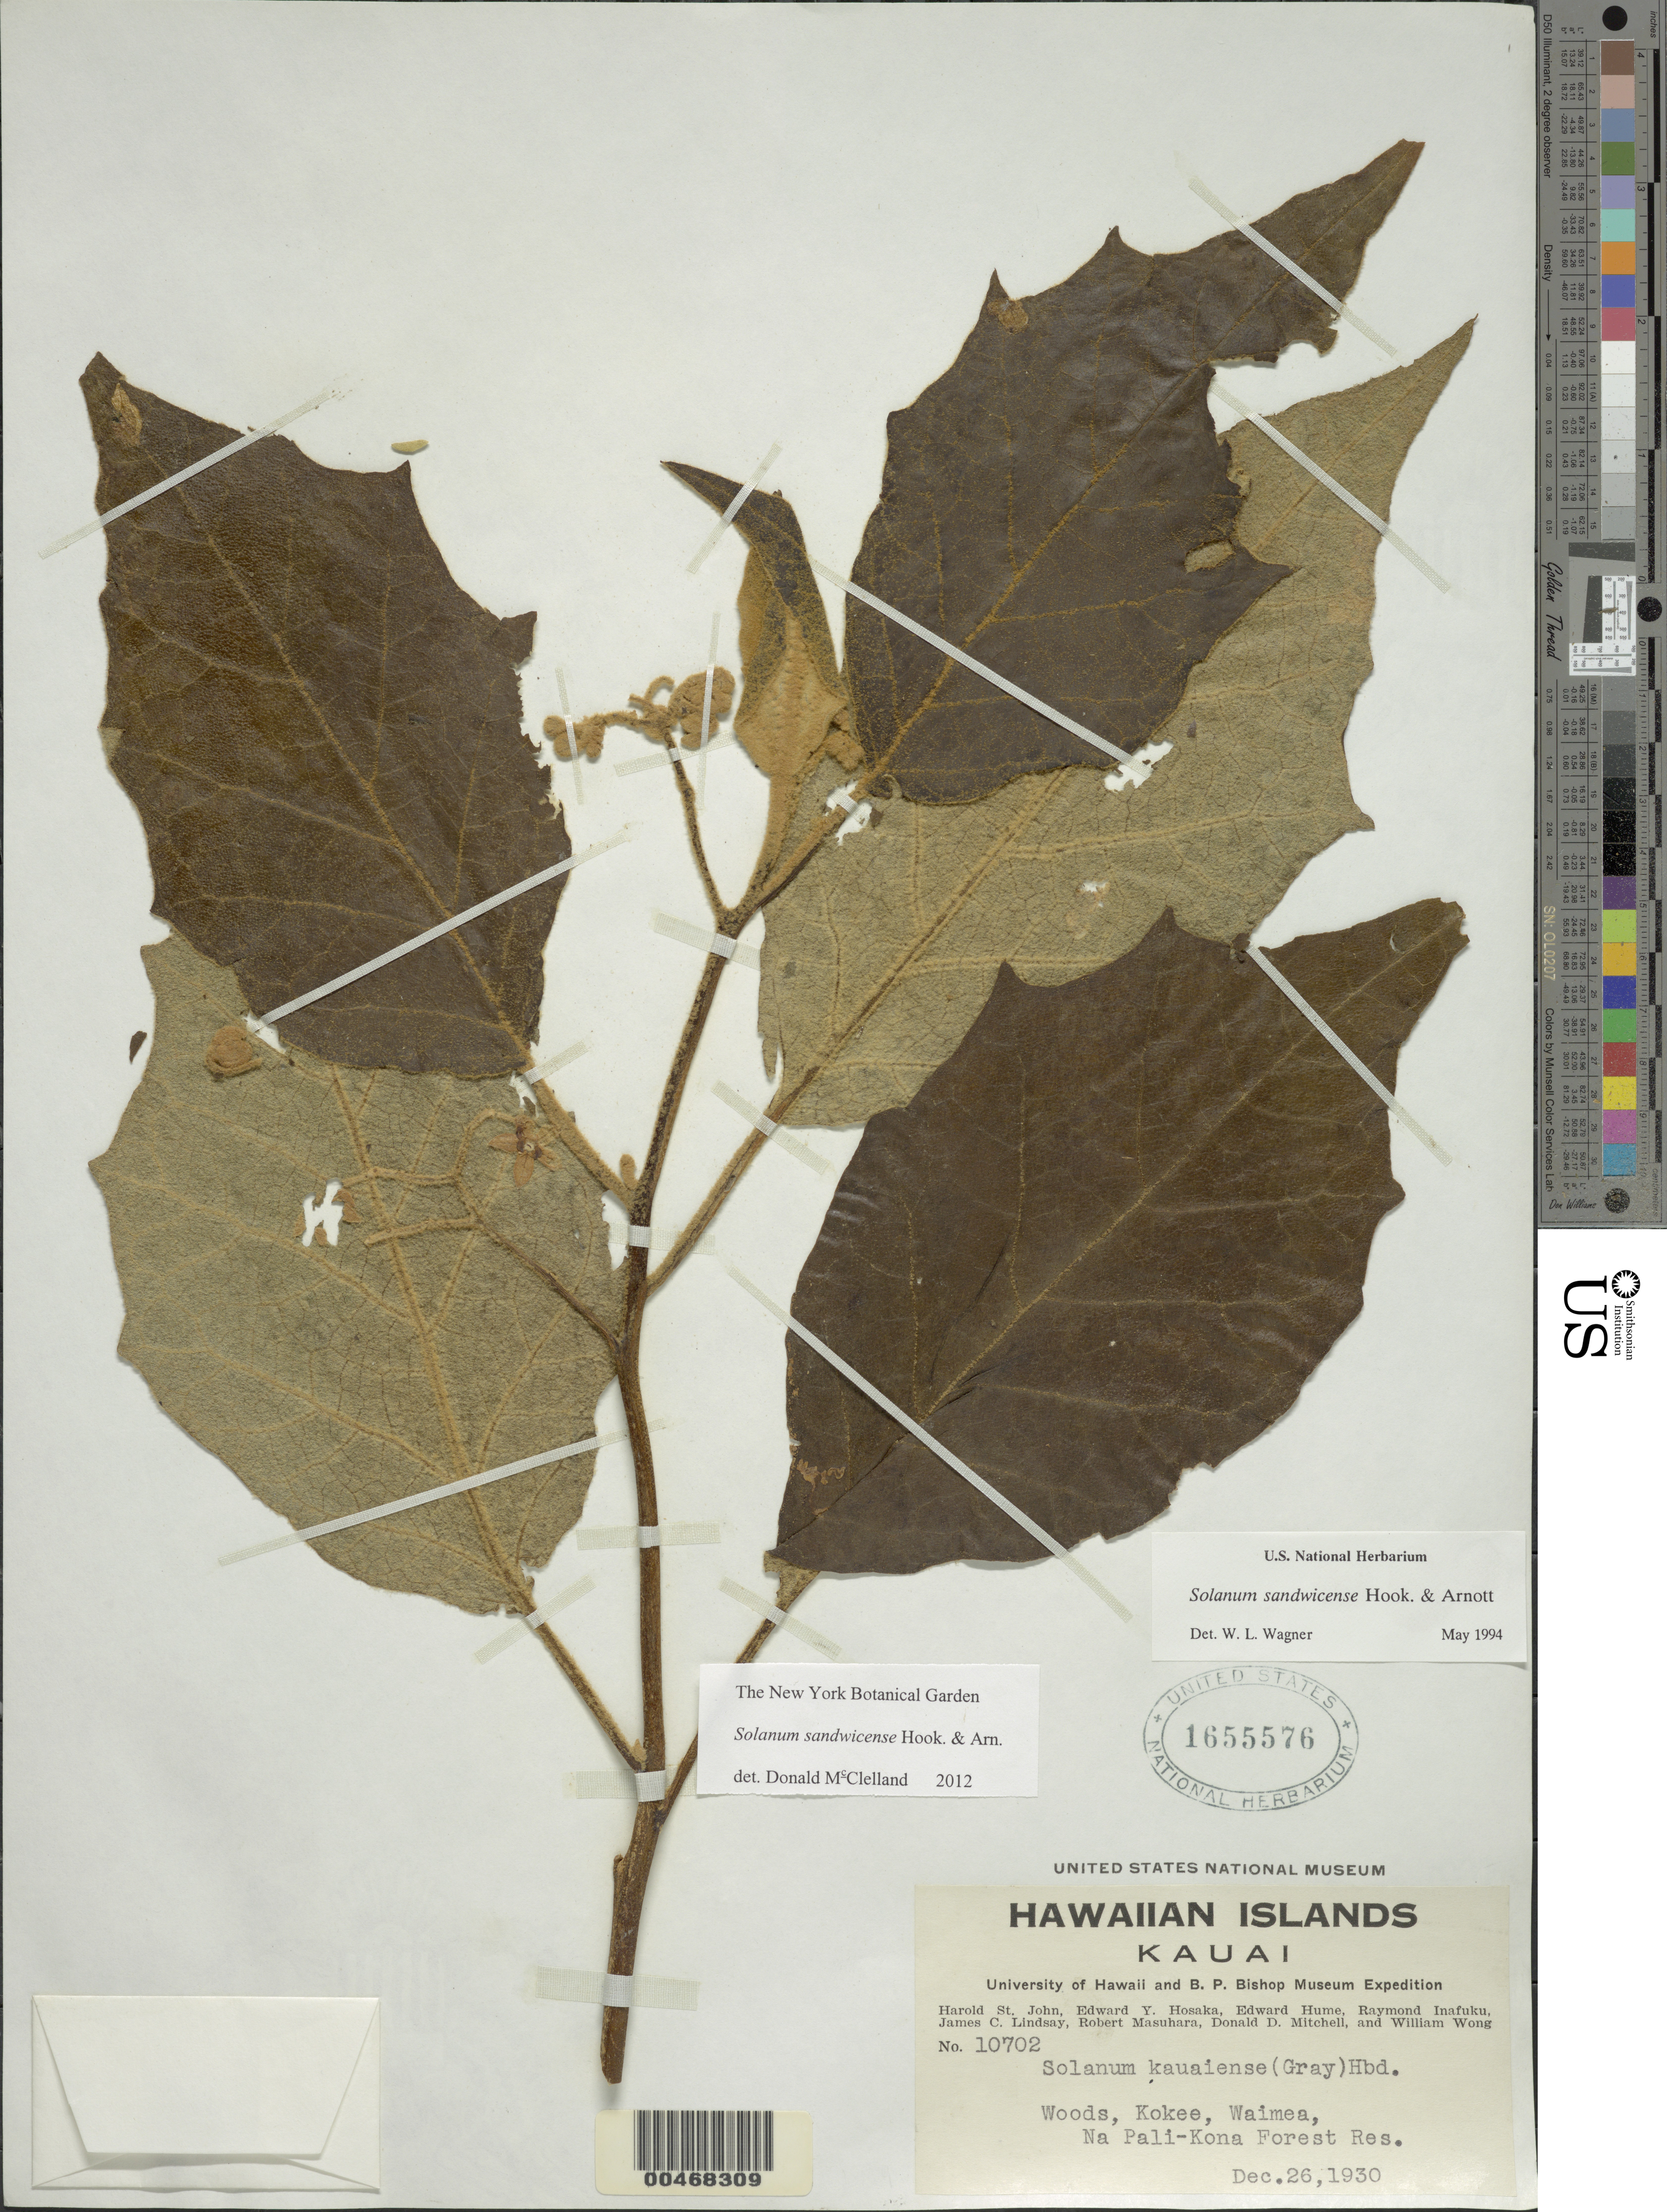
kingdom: Plantae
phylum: Tracheophyta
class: Magnoliopsida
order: Solanales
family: Solanaceae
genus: Solanum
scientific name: Solanum sandwicense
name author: Hook. & Arn.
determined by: Wagner, W. L., (BOT), Smithsonian Institution - National Museum of Natural History (UNITED STATES)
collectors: H. St. John, E. Y. Hosaka, E. Hume & R. Inafuku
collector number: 10702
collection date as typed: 26 Dec 1930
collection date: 1930-12-26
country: United States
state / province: Hawaii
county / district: Kauai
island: Kaua'i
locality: Kokee, Waimea, Na Pali-Kona Forest Reserve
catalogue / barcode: US 1655576